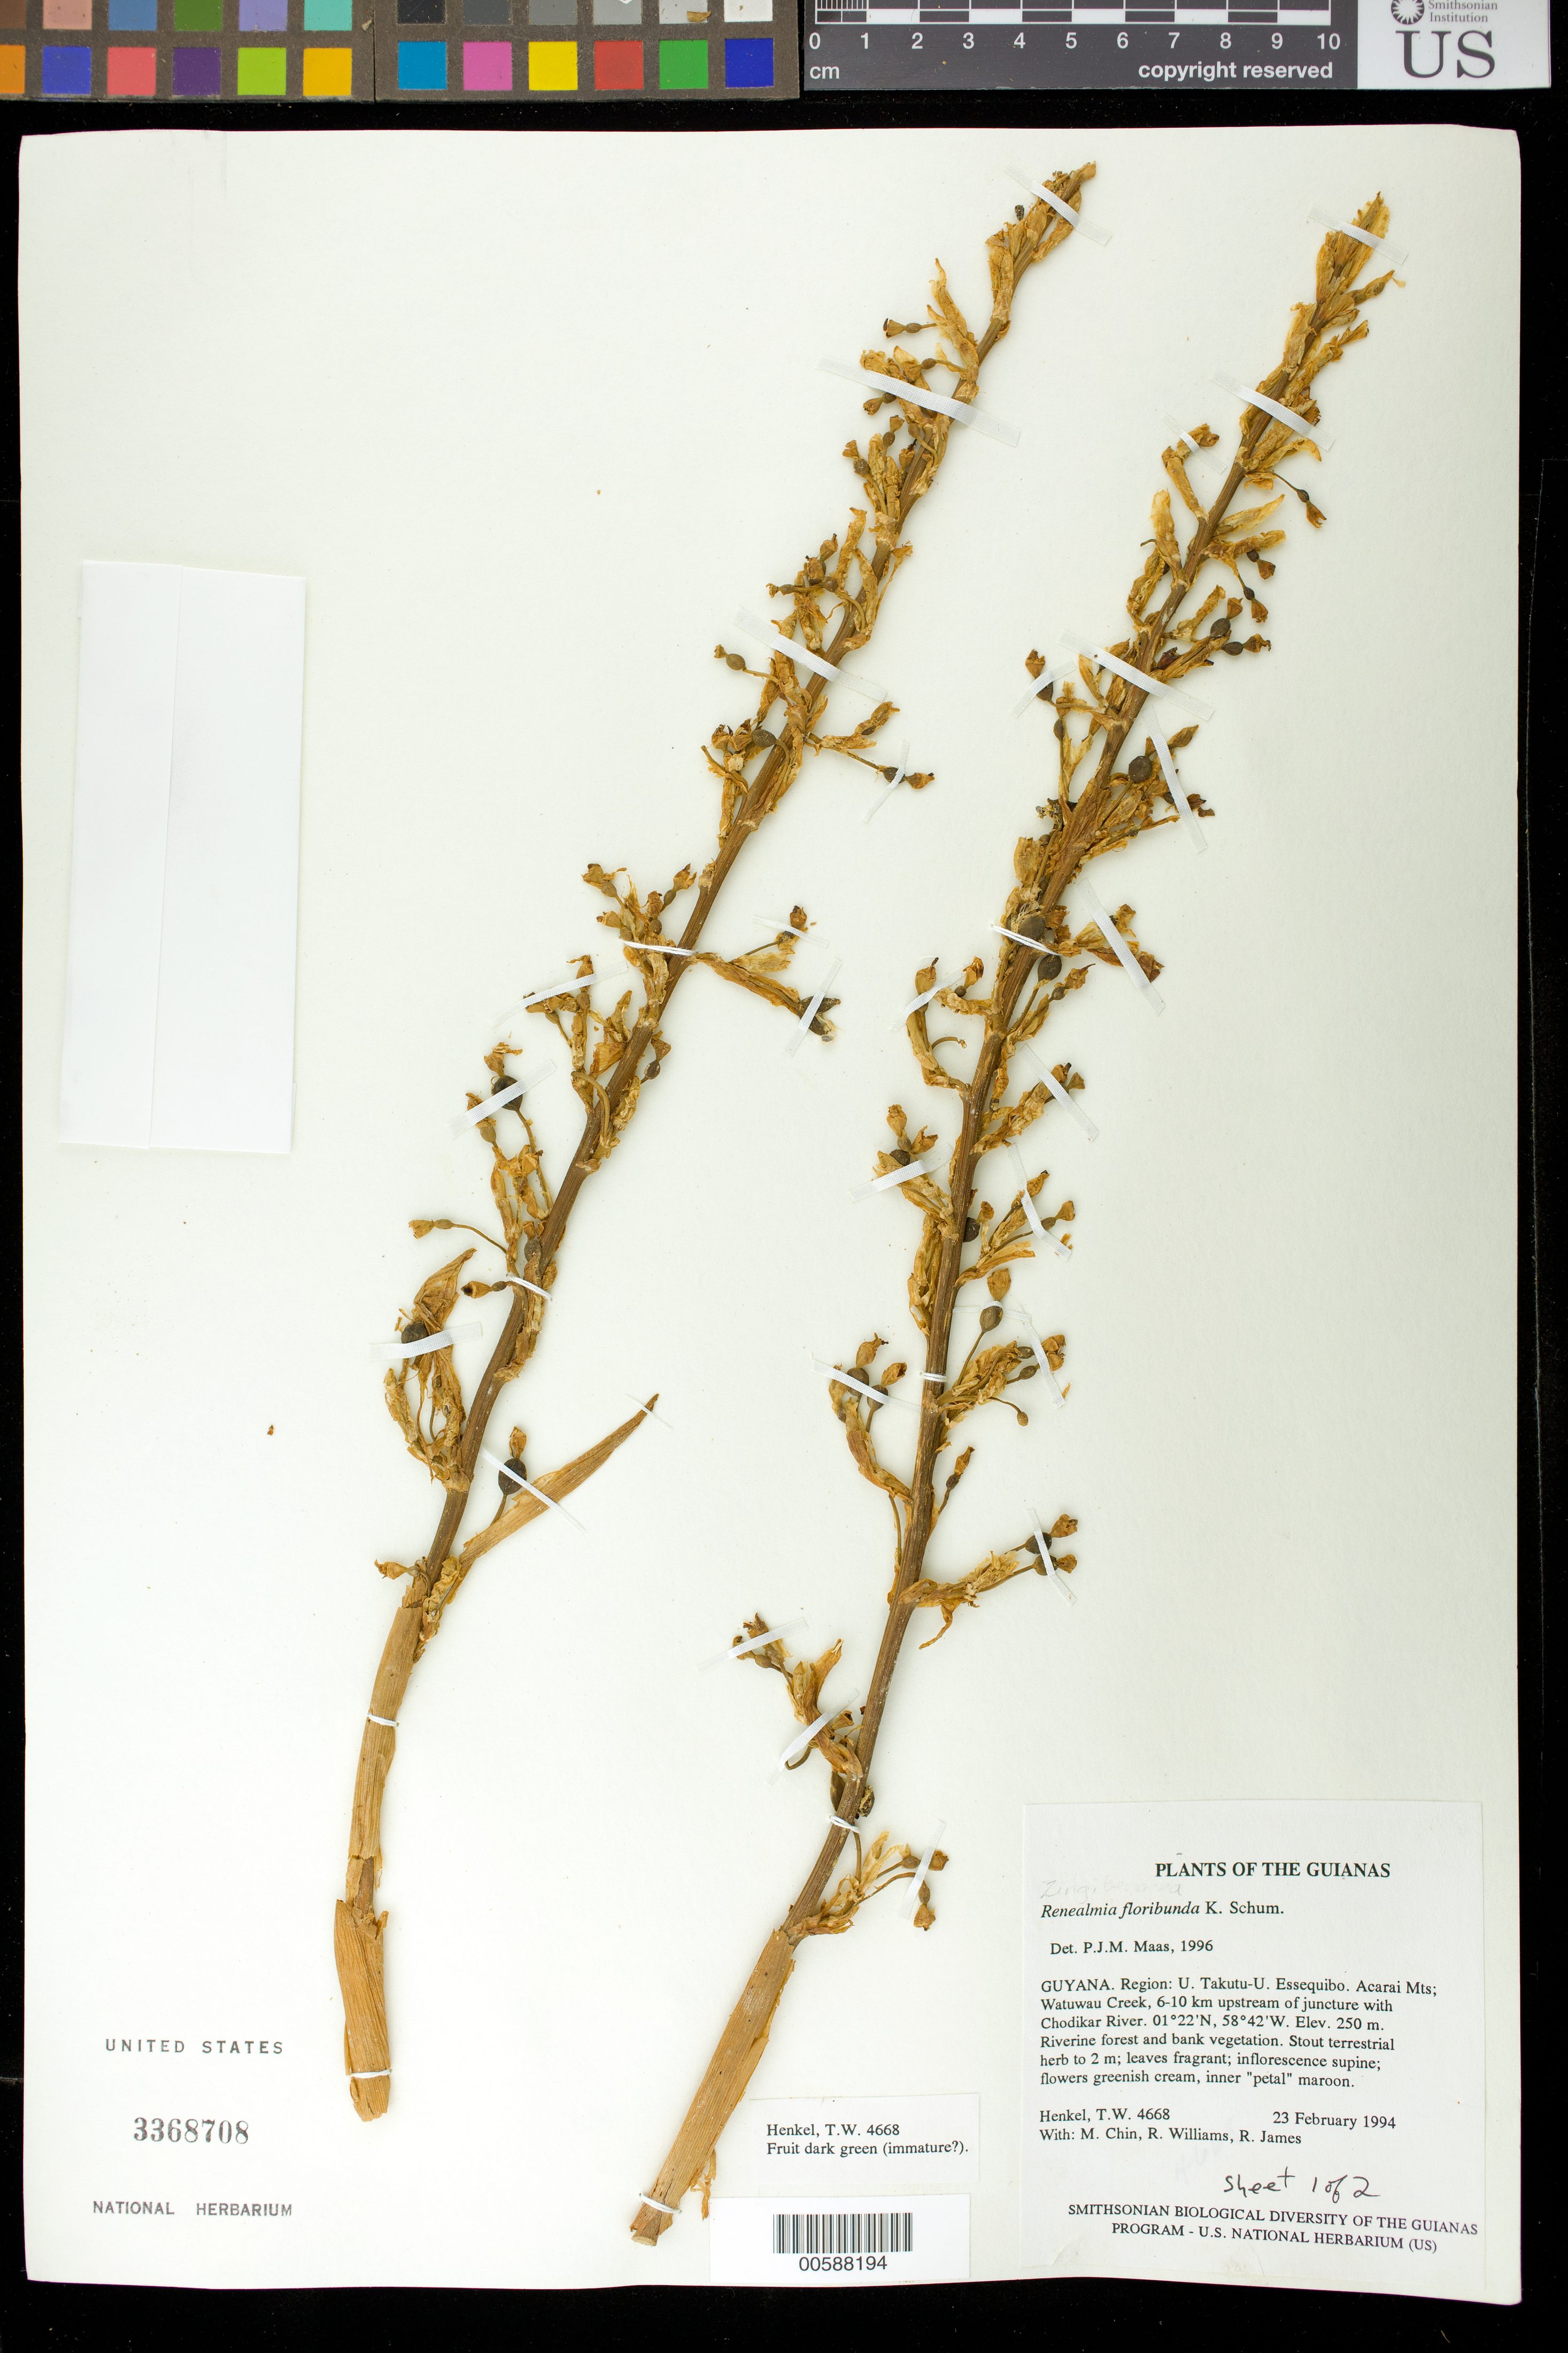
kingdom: Plantae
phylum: Tracheophyta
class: Liliopsida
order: Zingiberales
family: Zingiberaceae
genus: Renealmia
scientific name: Renealmia floribunda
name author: K. Schum.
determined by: Maas, Paul J. M.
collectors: T. Henkel, M. Chin, R. Williams & R. James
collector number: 4668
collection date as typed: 23 February 1994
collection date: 1994-02-23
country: Guyana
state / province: U. Takutu-U. Essequibo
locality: Acarai Mts; Watuwau Creek, 6-10 km upstream of juncture with Chodikar River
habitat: Riverine forest and bank vegetation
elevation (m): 250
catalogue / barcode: US 3368708